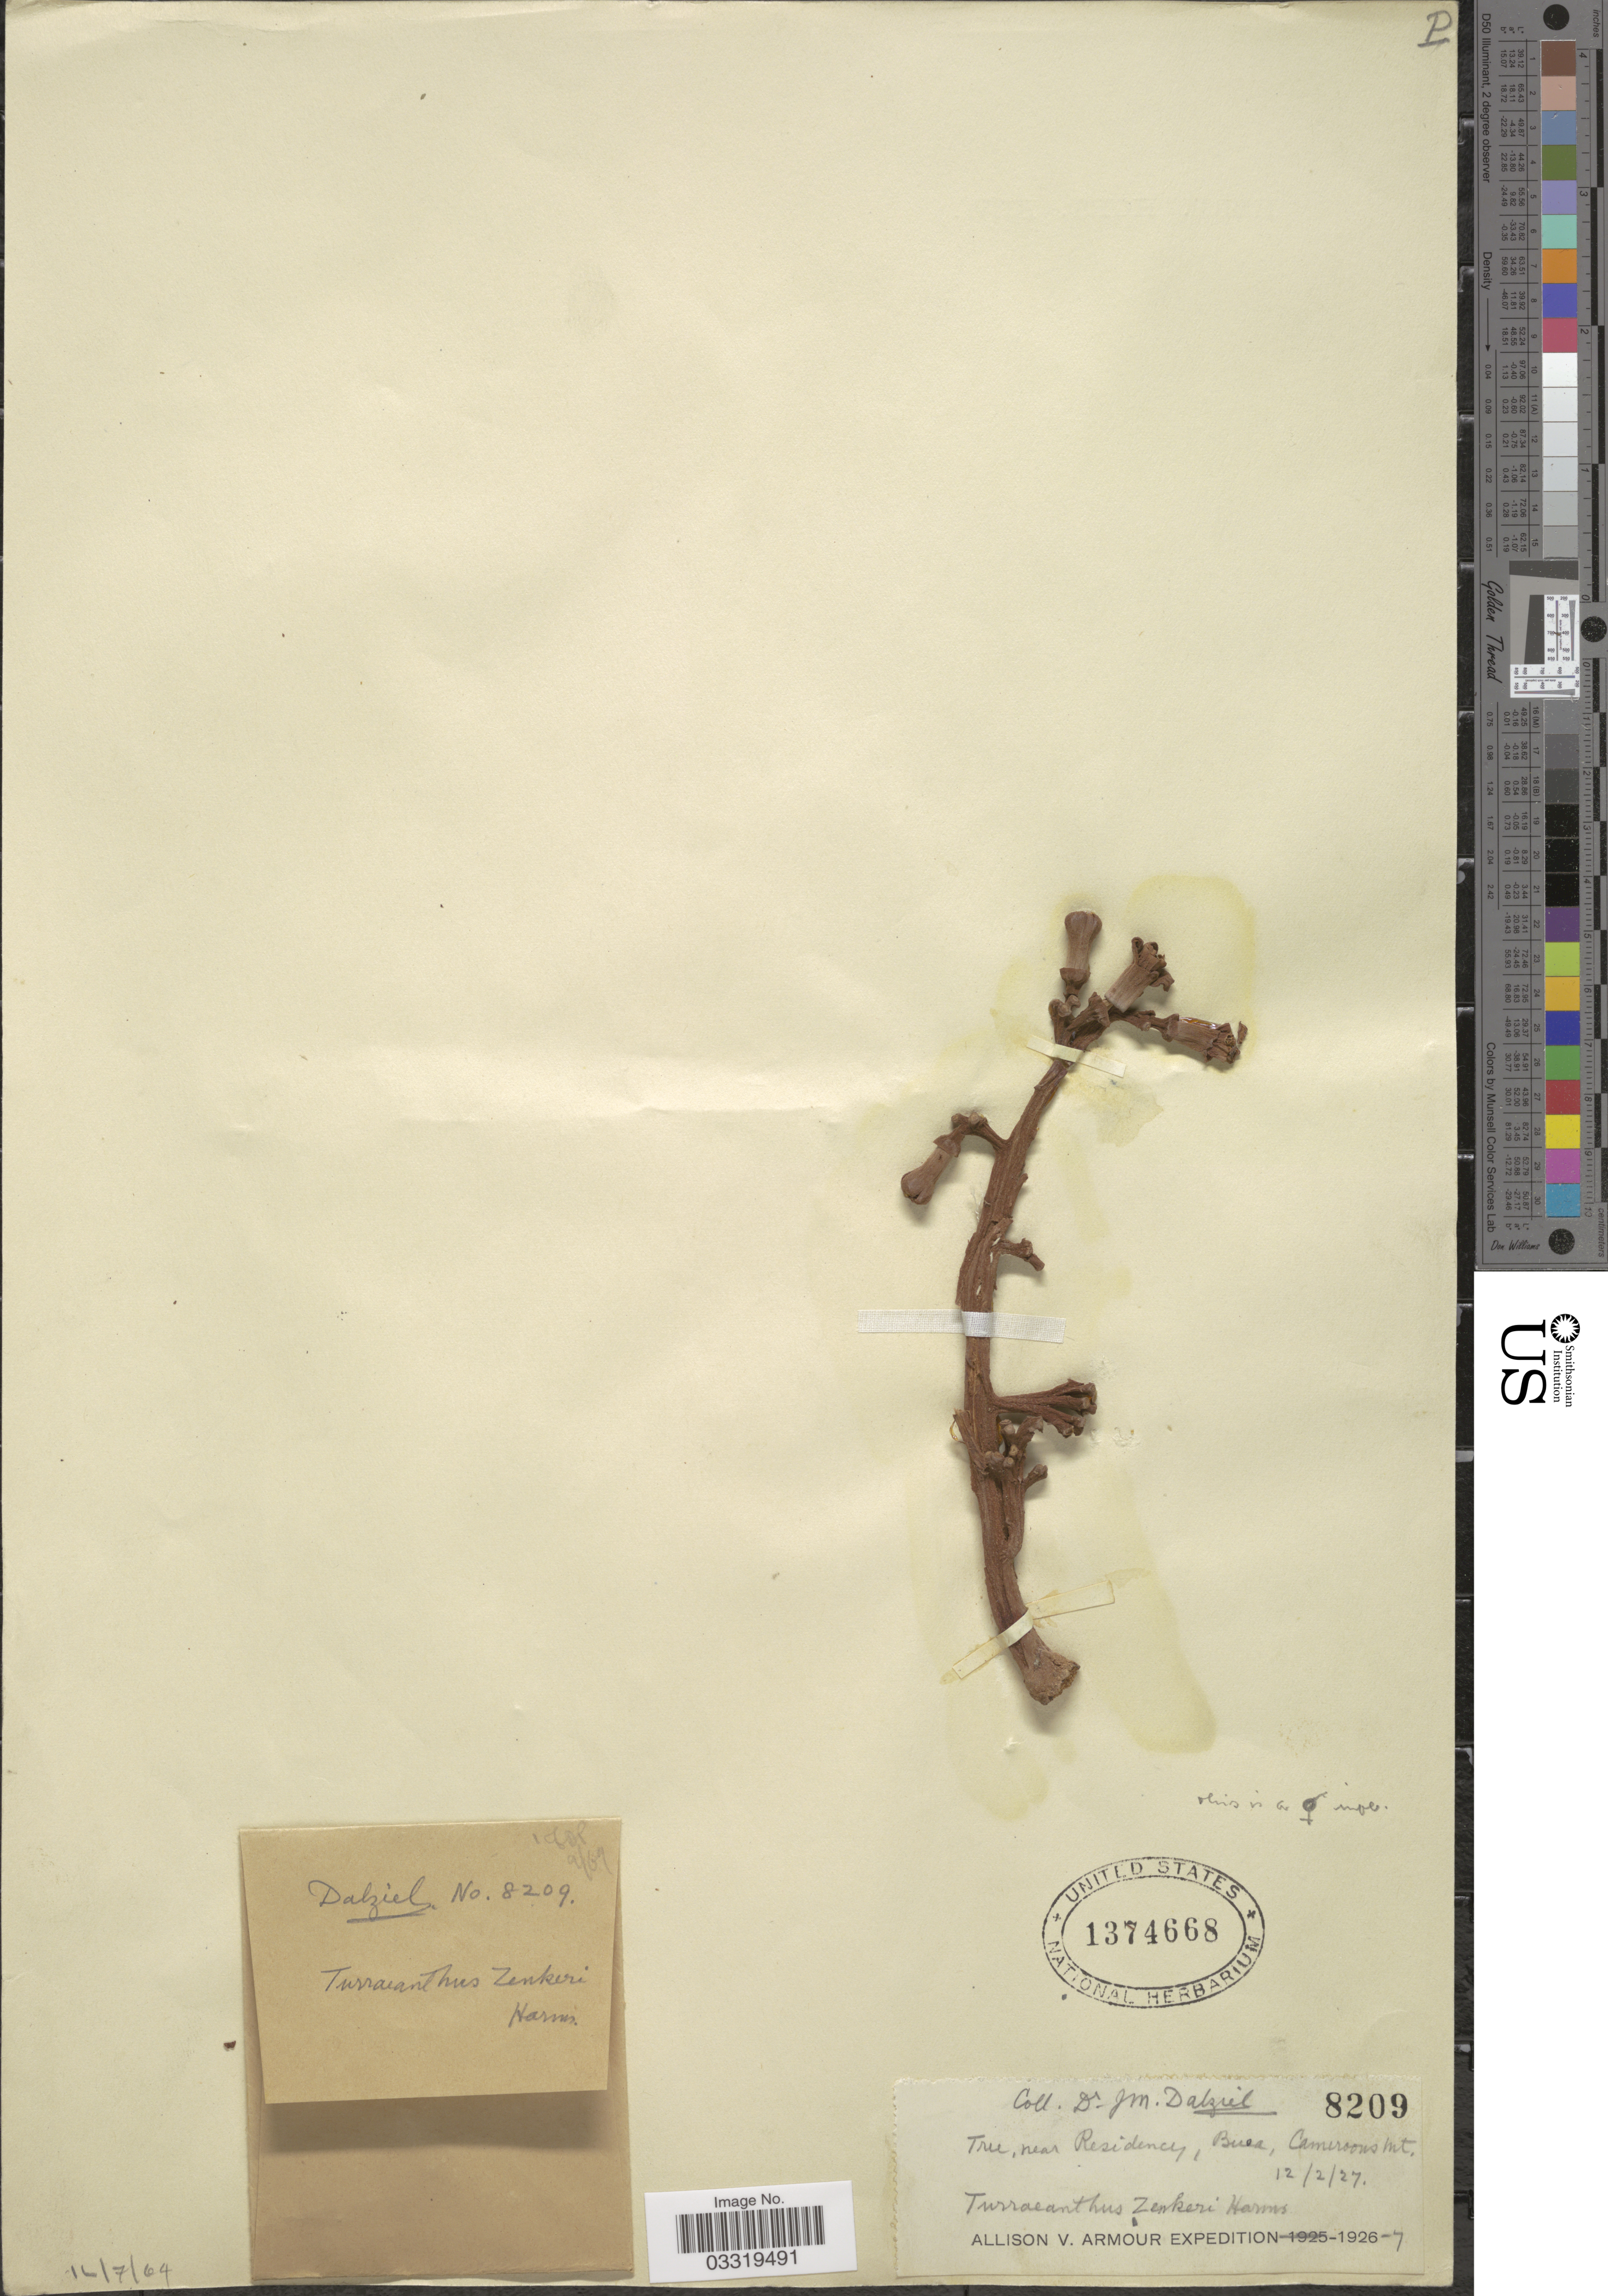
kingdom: Plantae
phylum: Tracheophyta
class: Magnoliopsida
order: Sapindales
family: Meliaceae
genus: Turraeanthus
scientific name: Turraeanthus zenkeri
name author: Harms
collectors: J. Dalziel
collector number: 8209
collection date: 1927-02-12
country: Cameroon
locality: Near Residency, Buea, Cameroons Mt.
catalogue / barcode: US 1374668